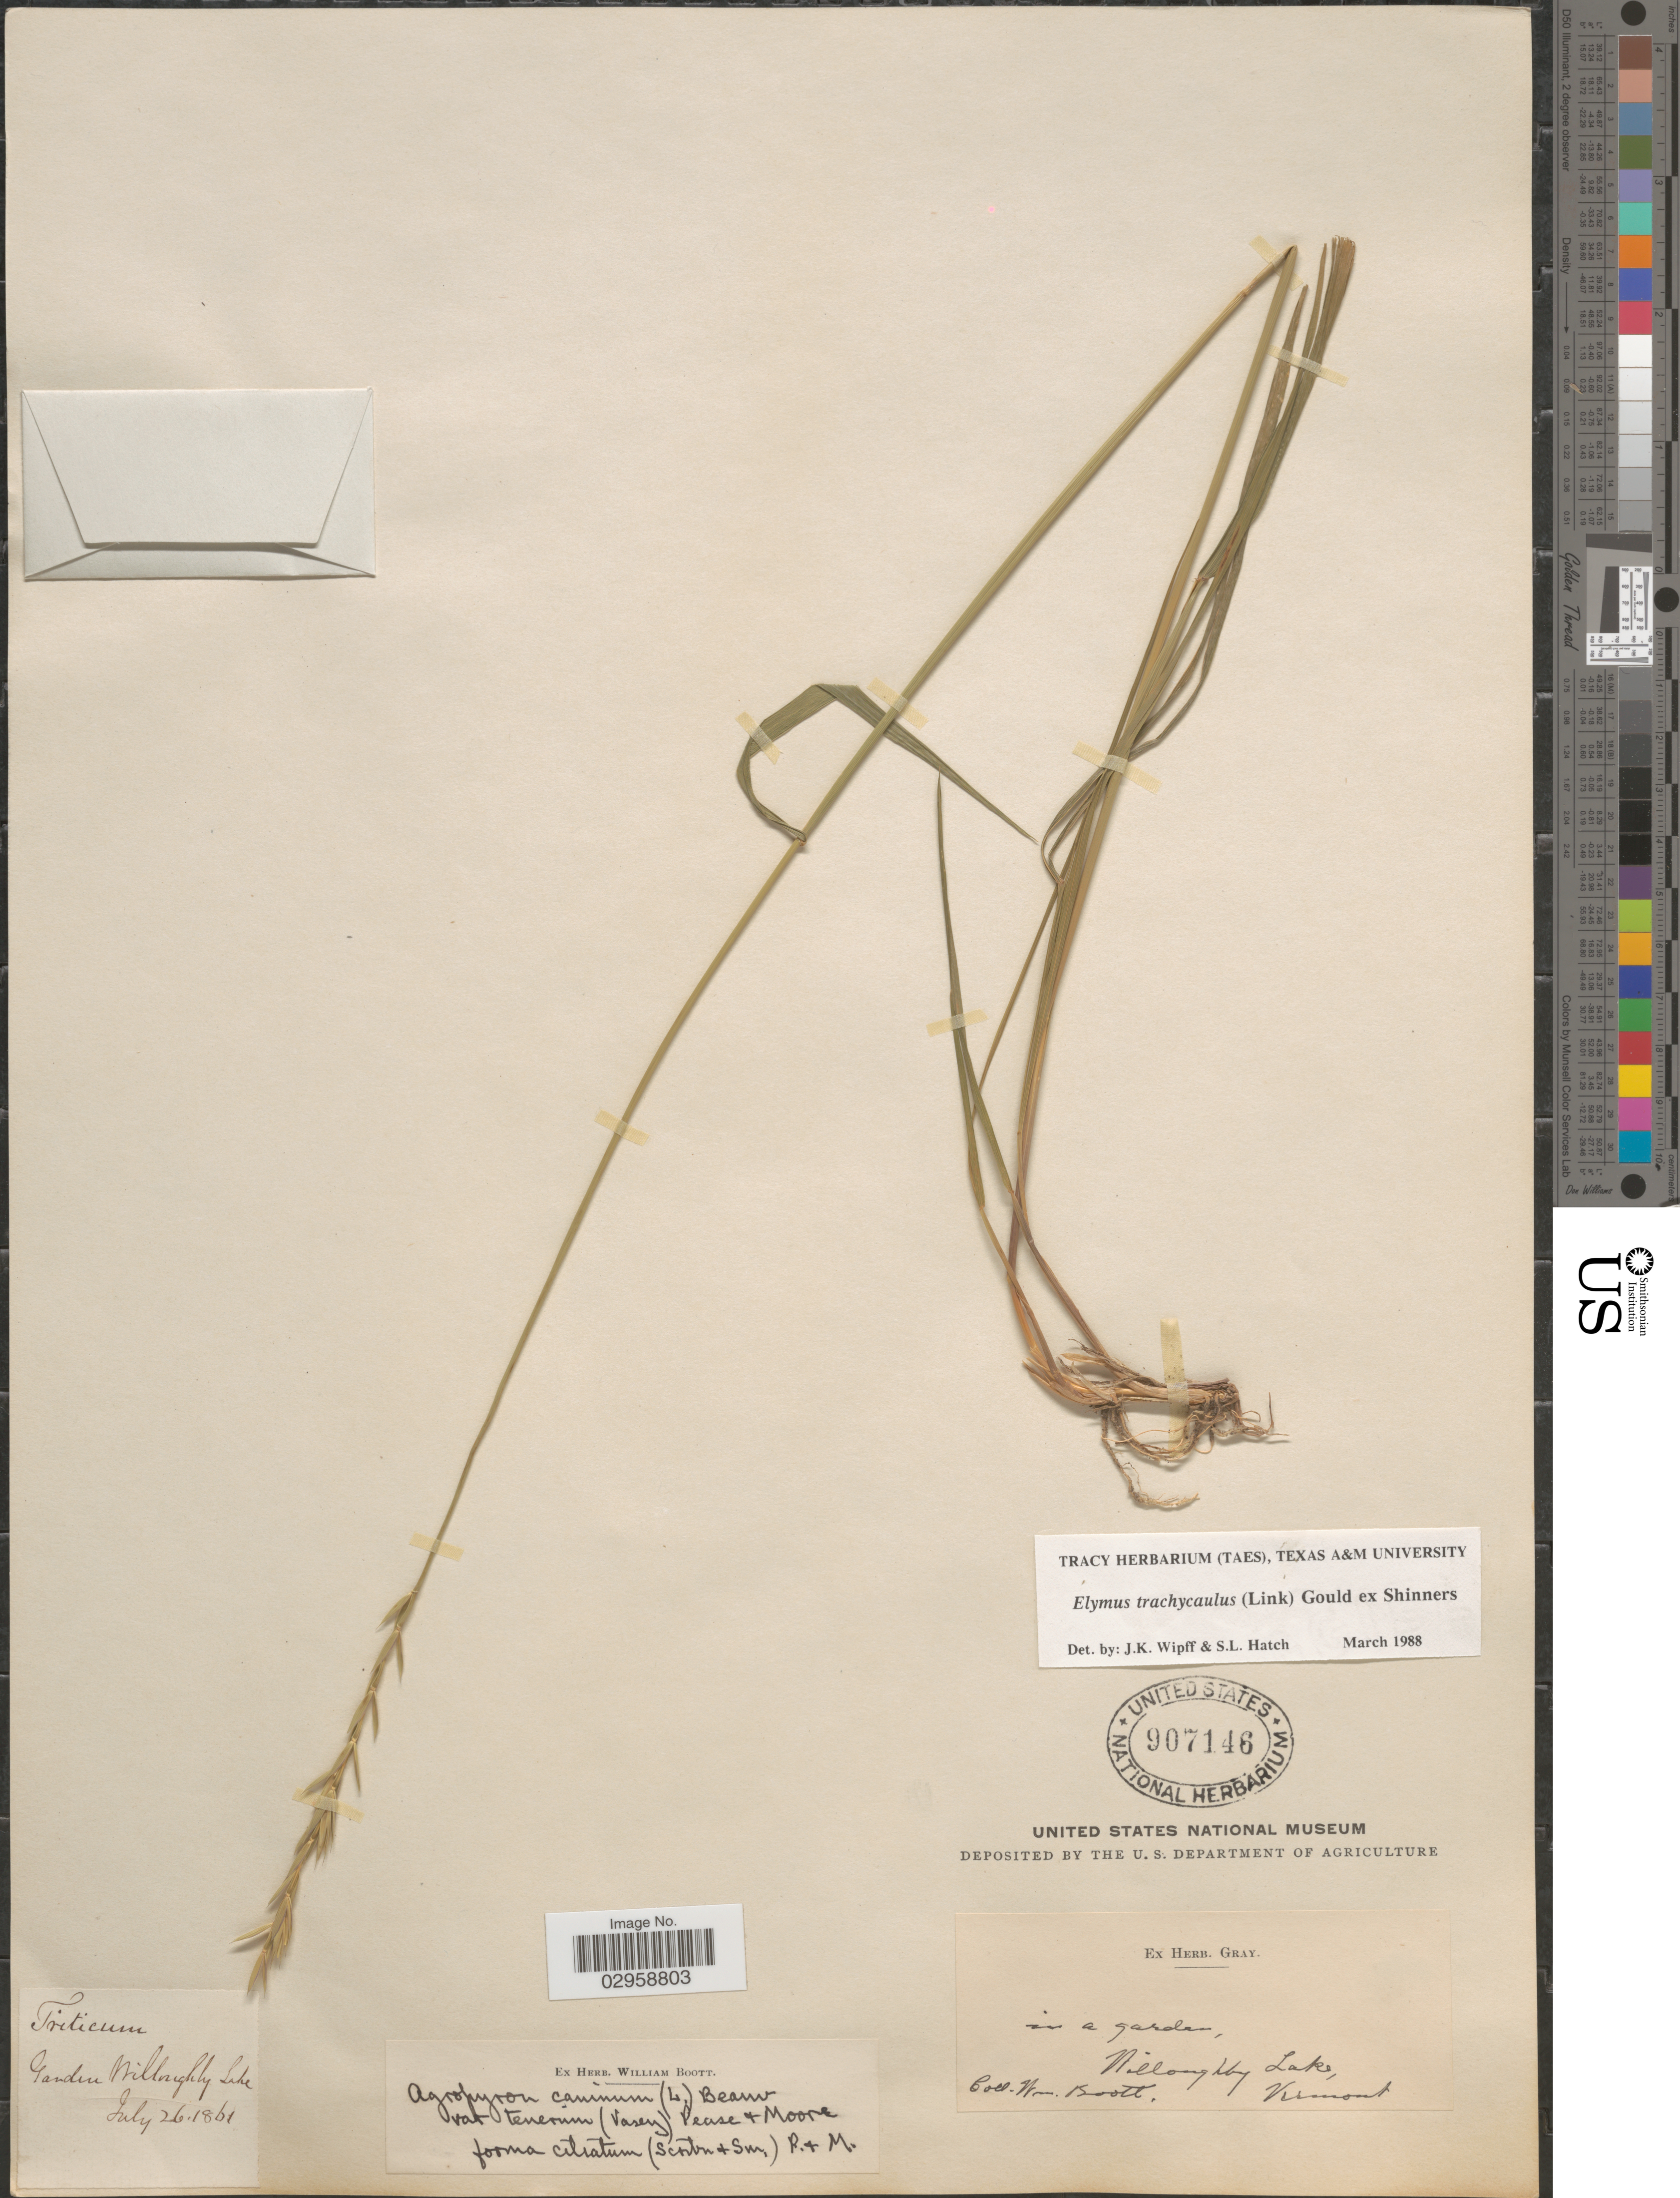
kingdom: Plantae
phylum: Tracheophyta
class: Liliopsida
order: Poales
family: Poaceae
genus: Elymus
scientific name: Elymus trachycaulus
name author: (Link) Gould ex Shinners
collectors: W. Boott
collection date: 1861-07-26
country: United States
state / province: Vermont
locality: Garden Willoughby Lake.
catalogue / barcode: US 907146